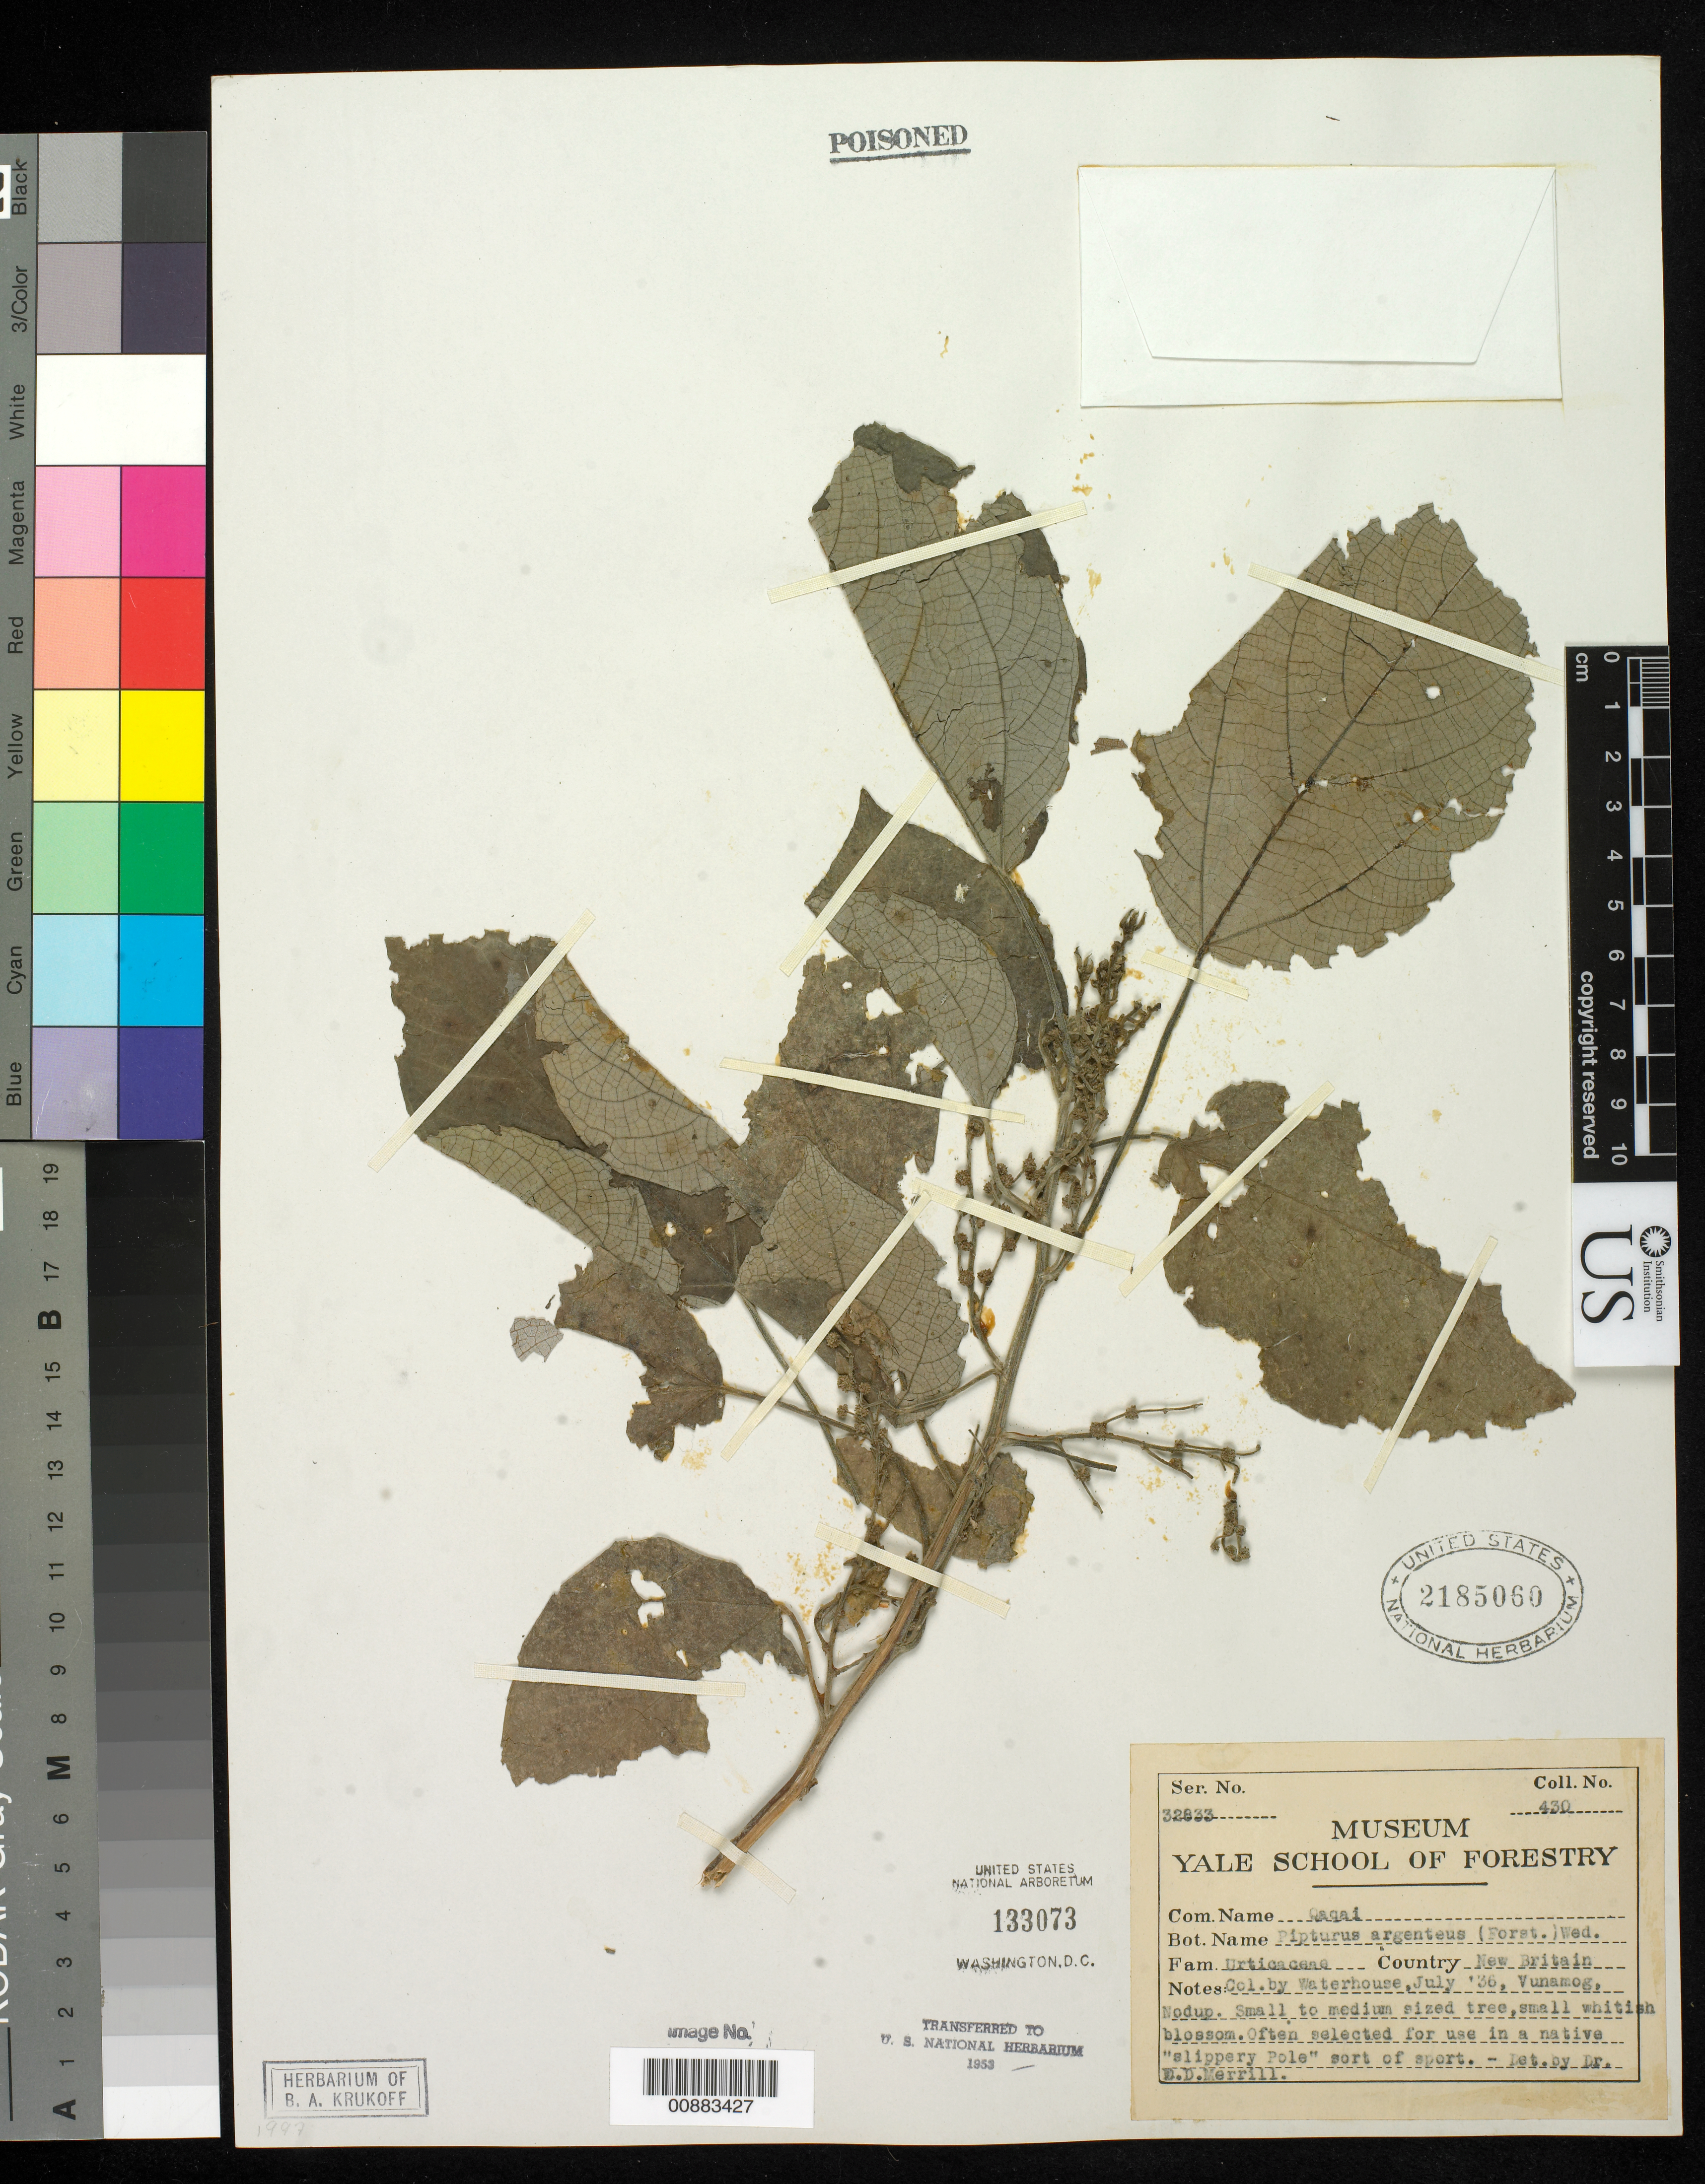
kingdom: Plantae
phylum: Tracheophyta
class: Magnoliopsida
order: Rosales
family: Urticaceae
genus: Pipturus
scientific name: Pipturus argenteus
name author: (G. Forst.) Wedd.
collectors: J. Waterhouse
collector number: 430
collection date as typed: Jul 1936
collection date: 1936-07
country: Papua New Guinea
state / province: West New Britain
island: New Britain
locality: Vunamog, Nodup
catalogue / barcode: US 2185060